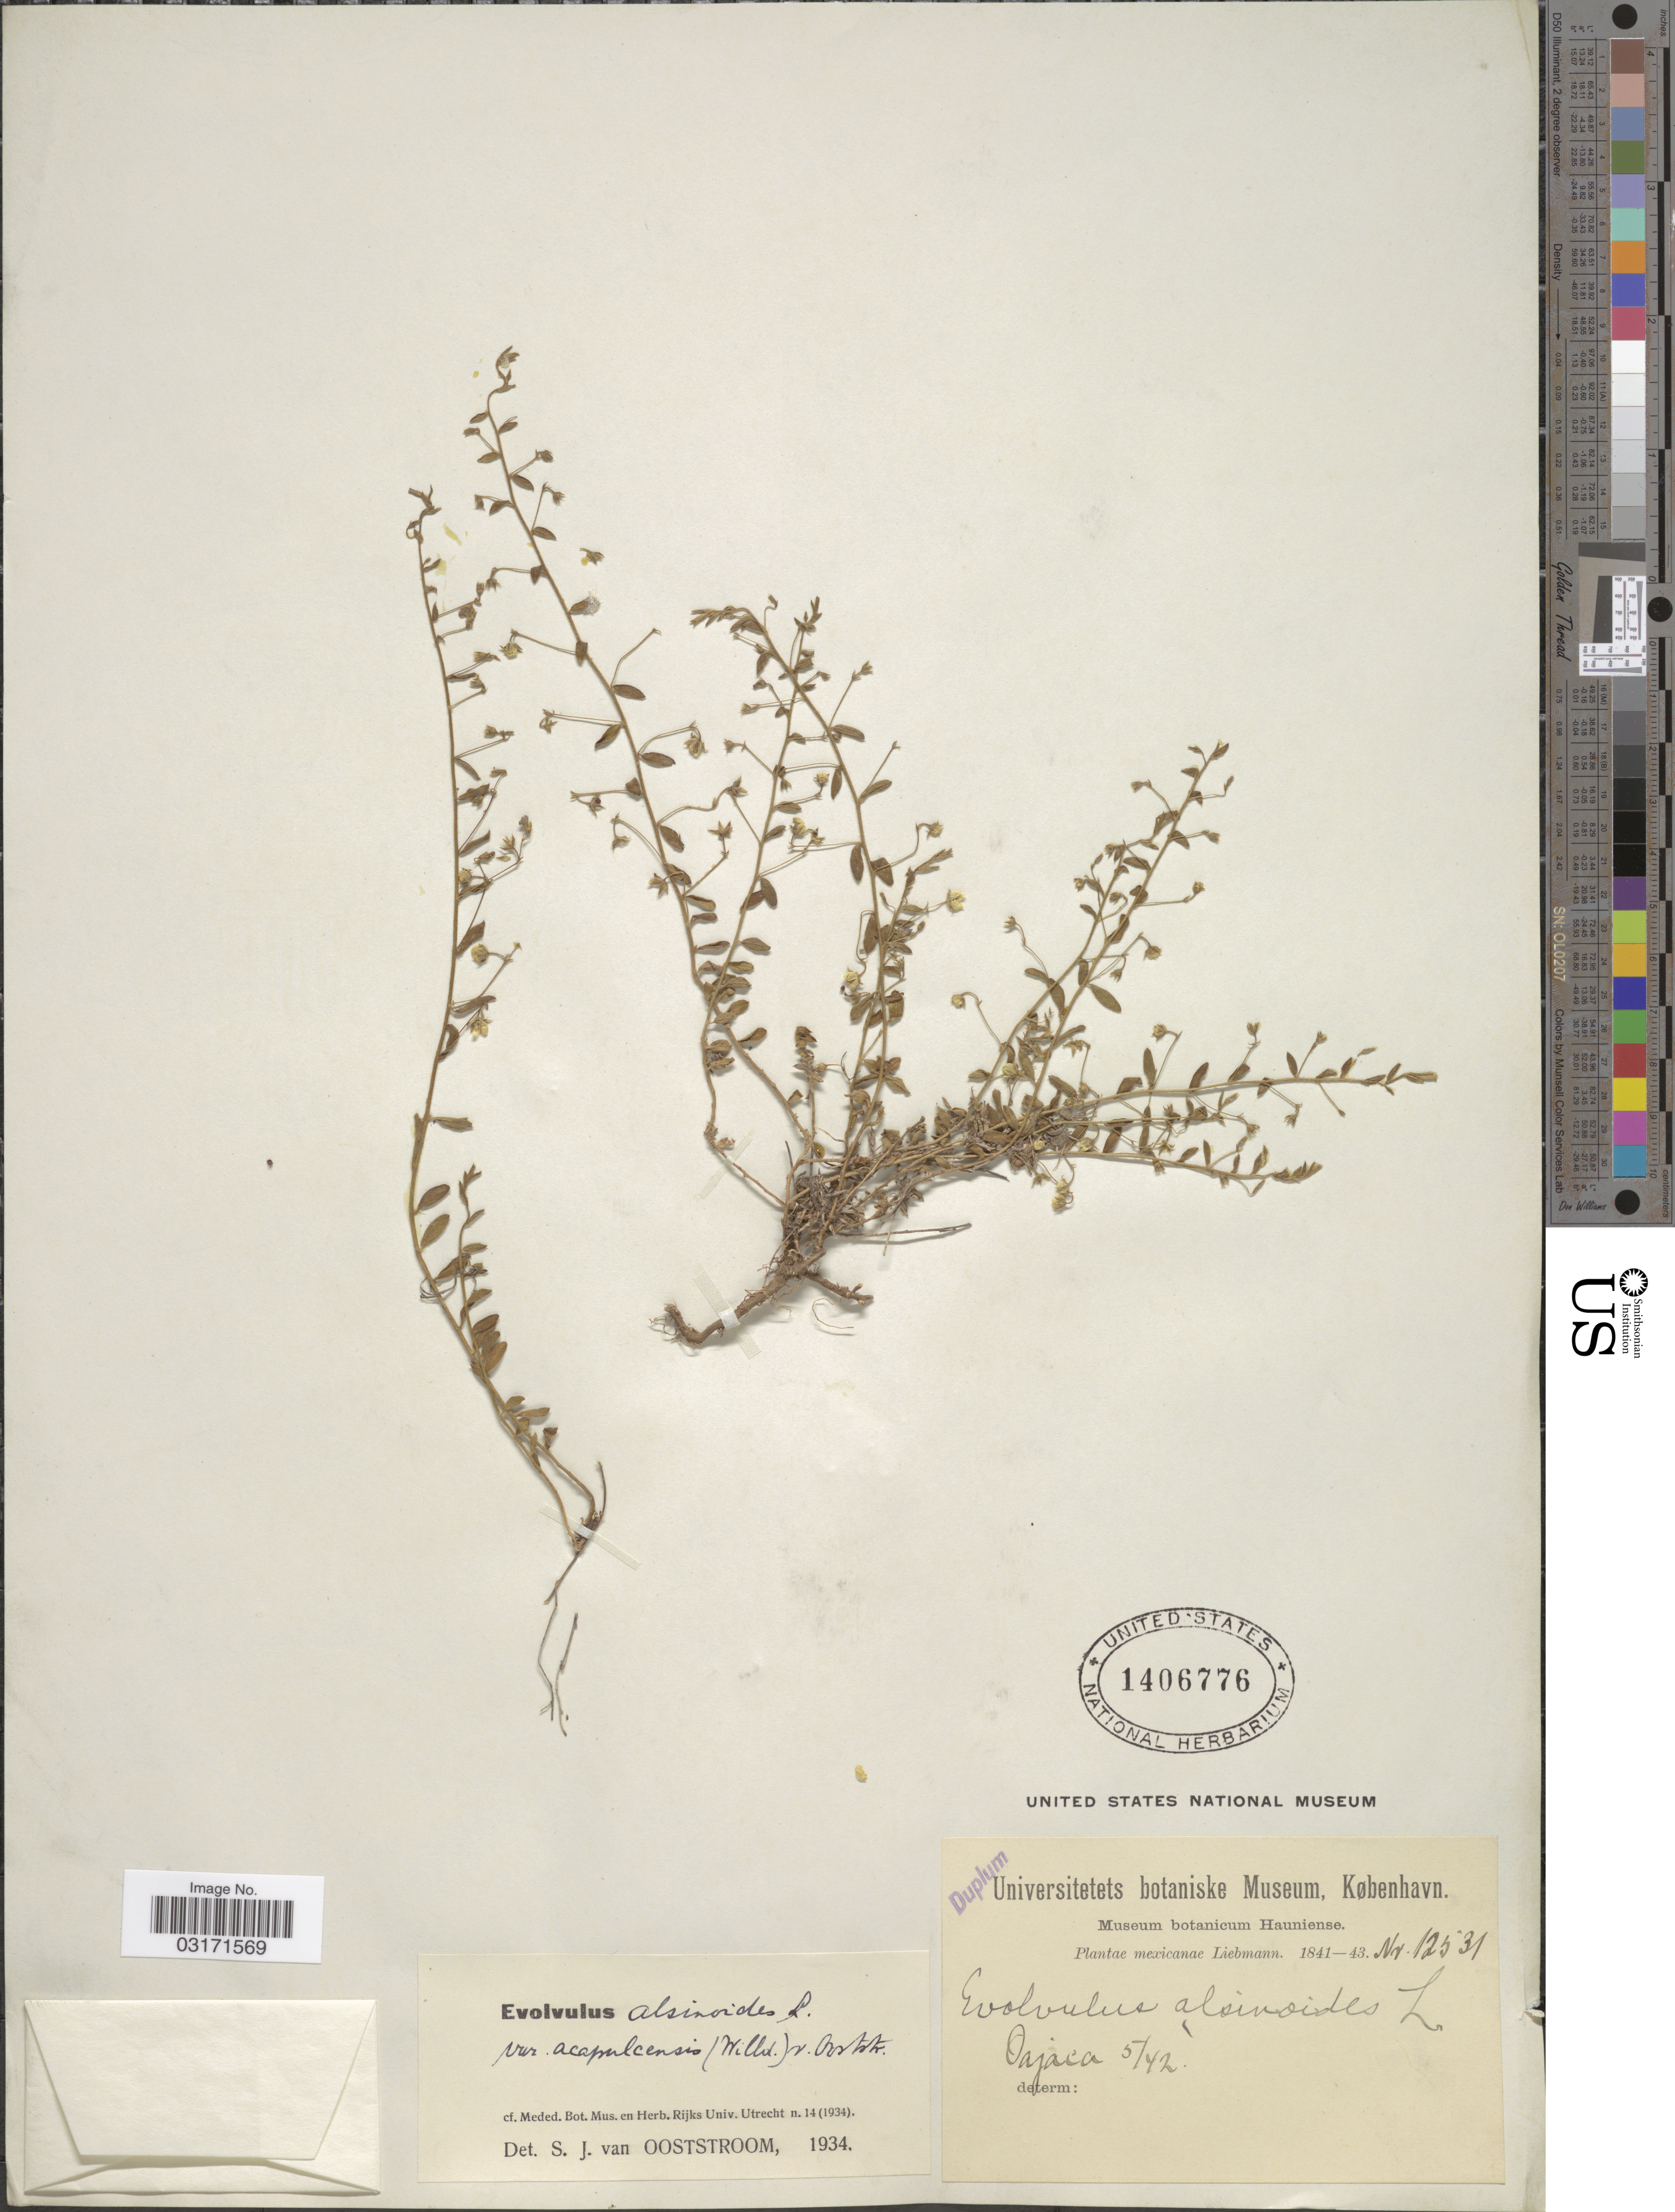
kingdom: Plantae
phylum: Tracheophyta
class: Magnoliopsida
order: Solanales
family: Convolvulaceae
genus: Evolvulus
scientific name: Evolvulus alsinoides var. acapulcensis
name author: (Willd. ex Schult.) Ooststr.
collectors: Liebmann, --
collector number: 12531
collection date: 1842-05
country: Mexico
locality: Oajaca.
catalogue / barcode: US 1406776